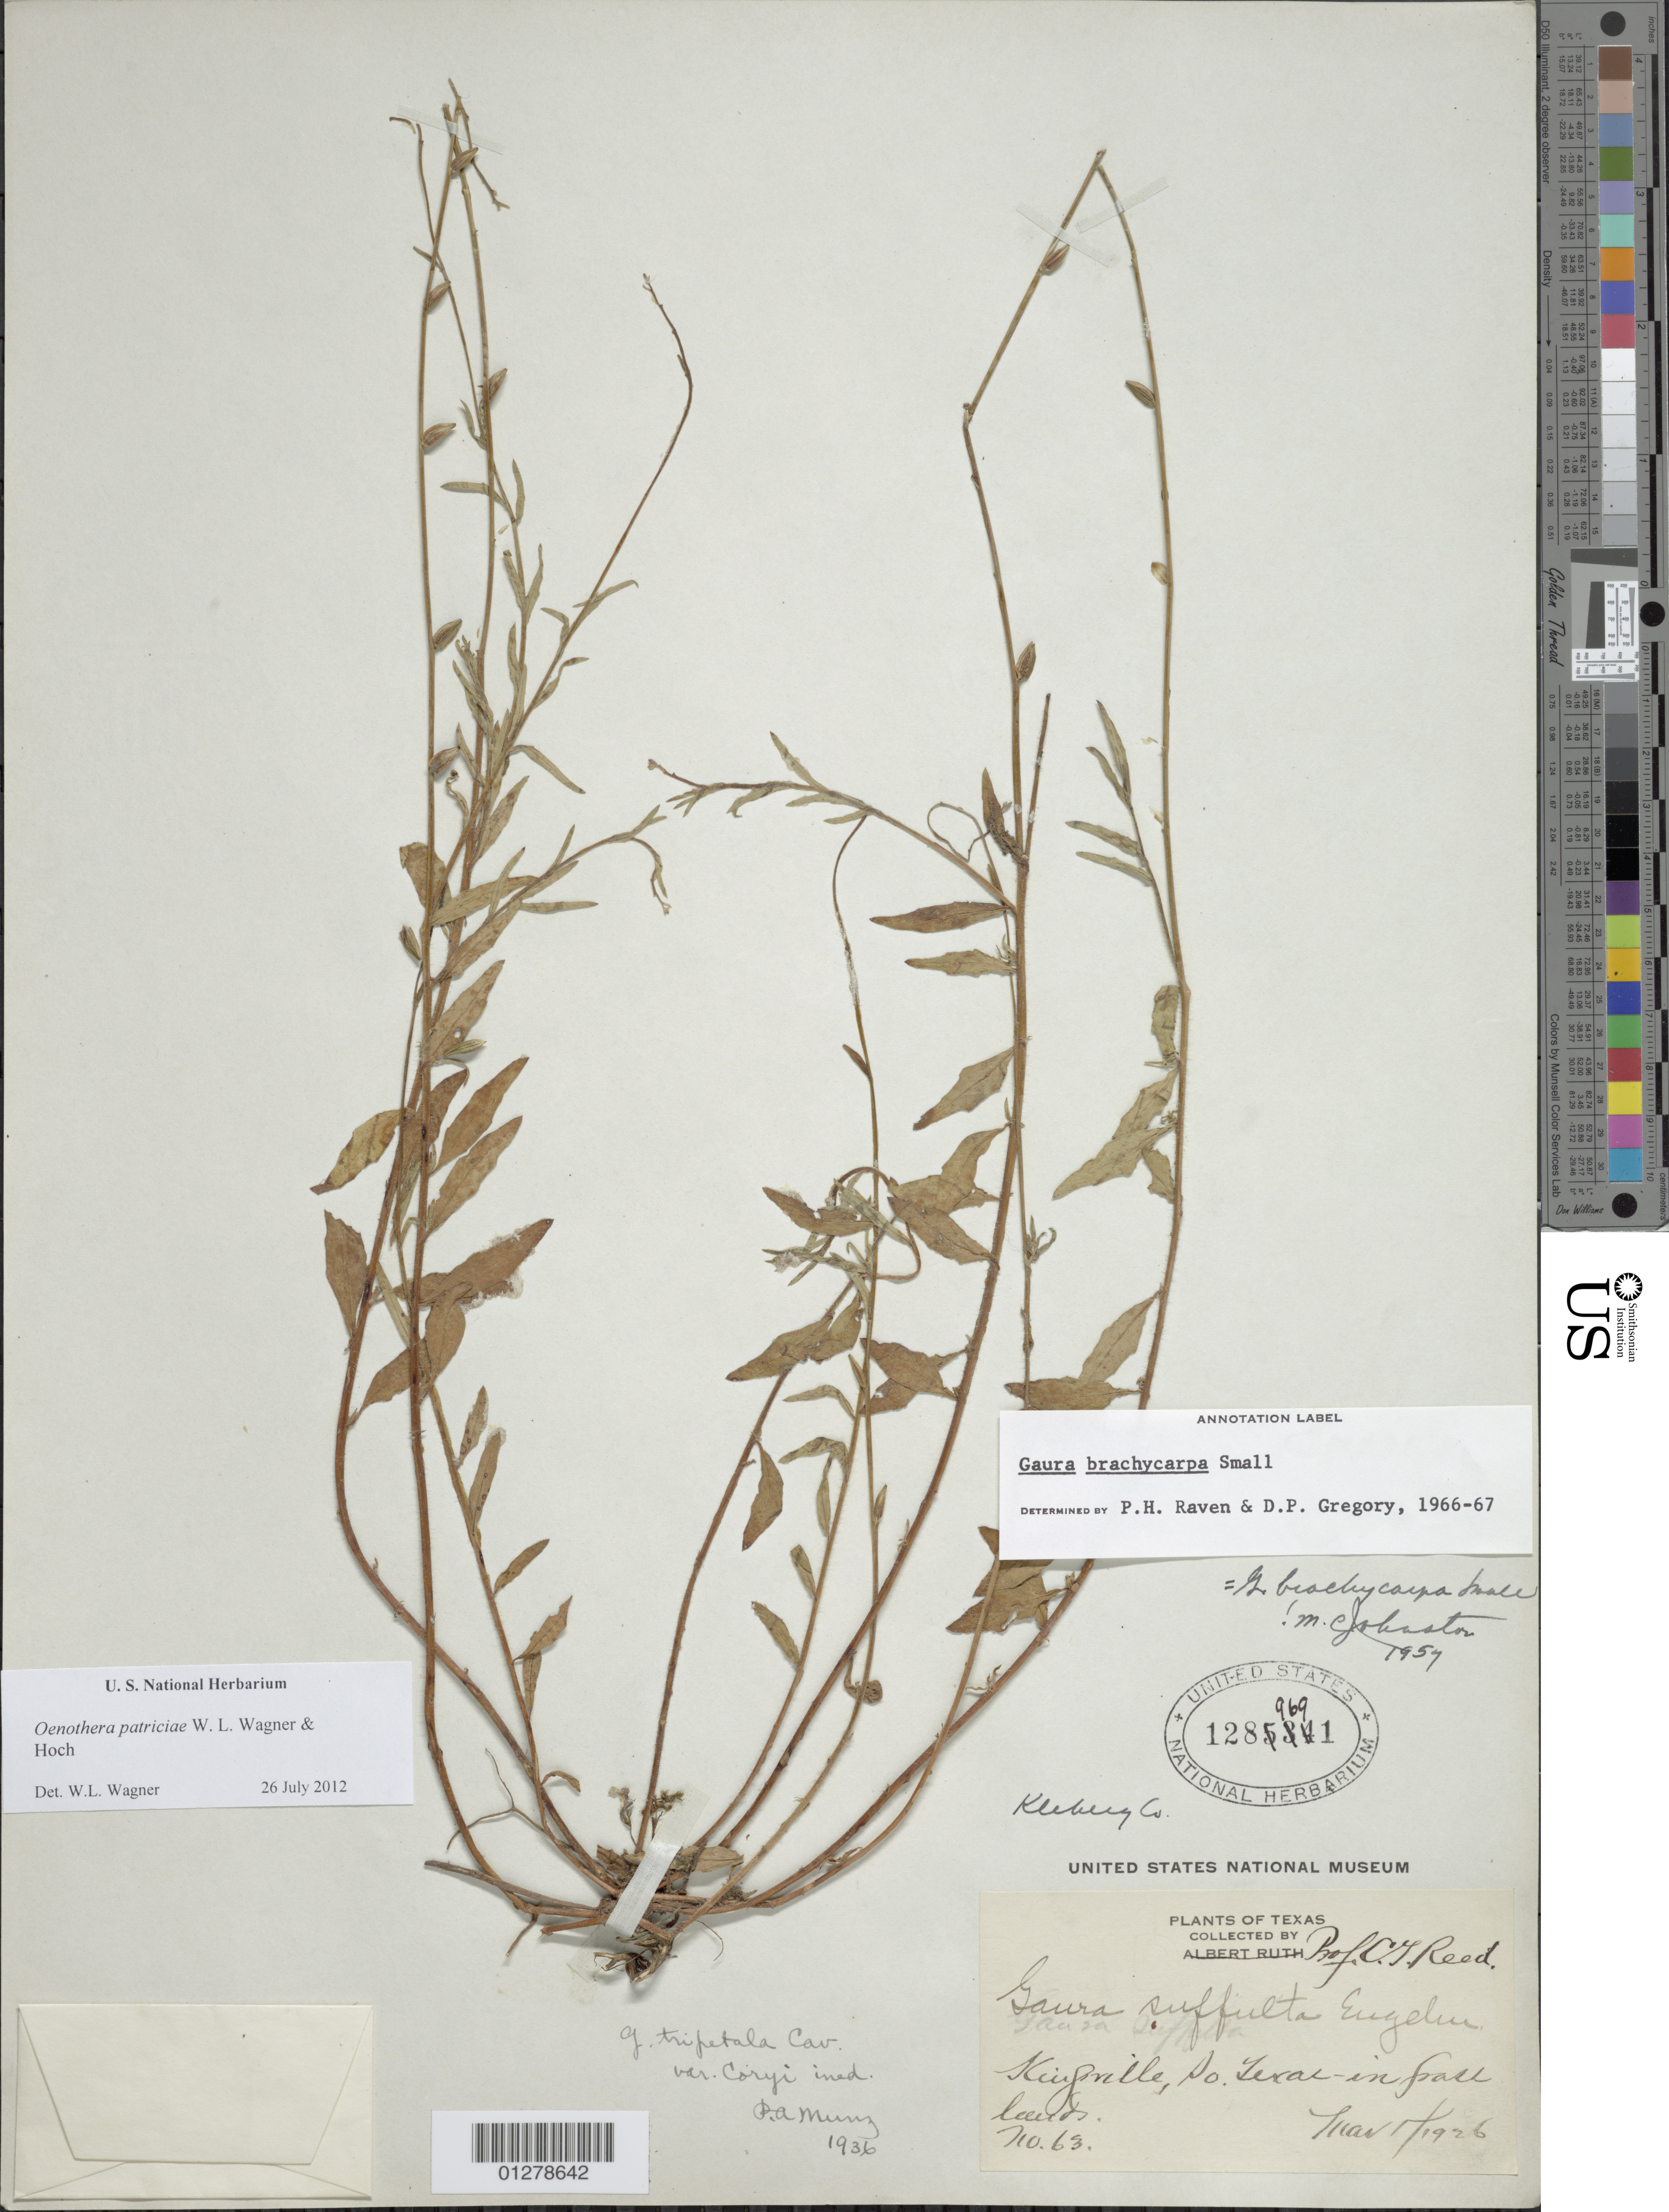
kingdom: Plantae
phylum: Tracheophyta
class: Magnoliopsida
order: Myrtales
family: Onagraceae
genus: Oenothera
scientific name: Oenothera patriciae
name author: W.L. Wagner & Hoch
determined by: Wagner, W. L., (BOT), Smithsonian Institution - National Museum of Natural History (UNITED STATES)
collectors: C. Reed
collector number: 63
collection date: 1926-03-01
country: United States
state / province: Texas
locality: Kingville.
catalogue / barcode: US 128969